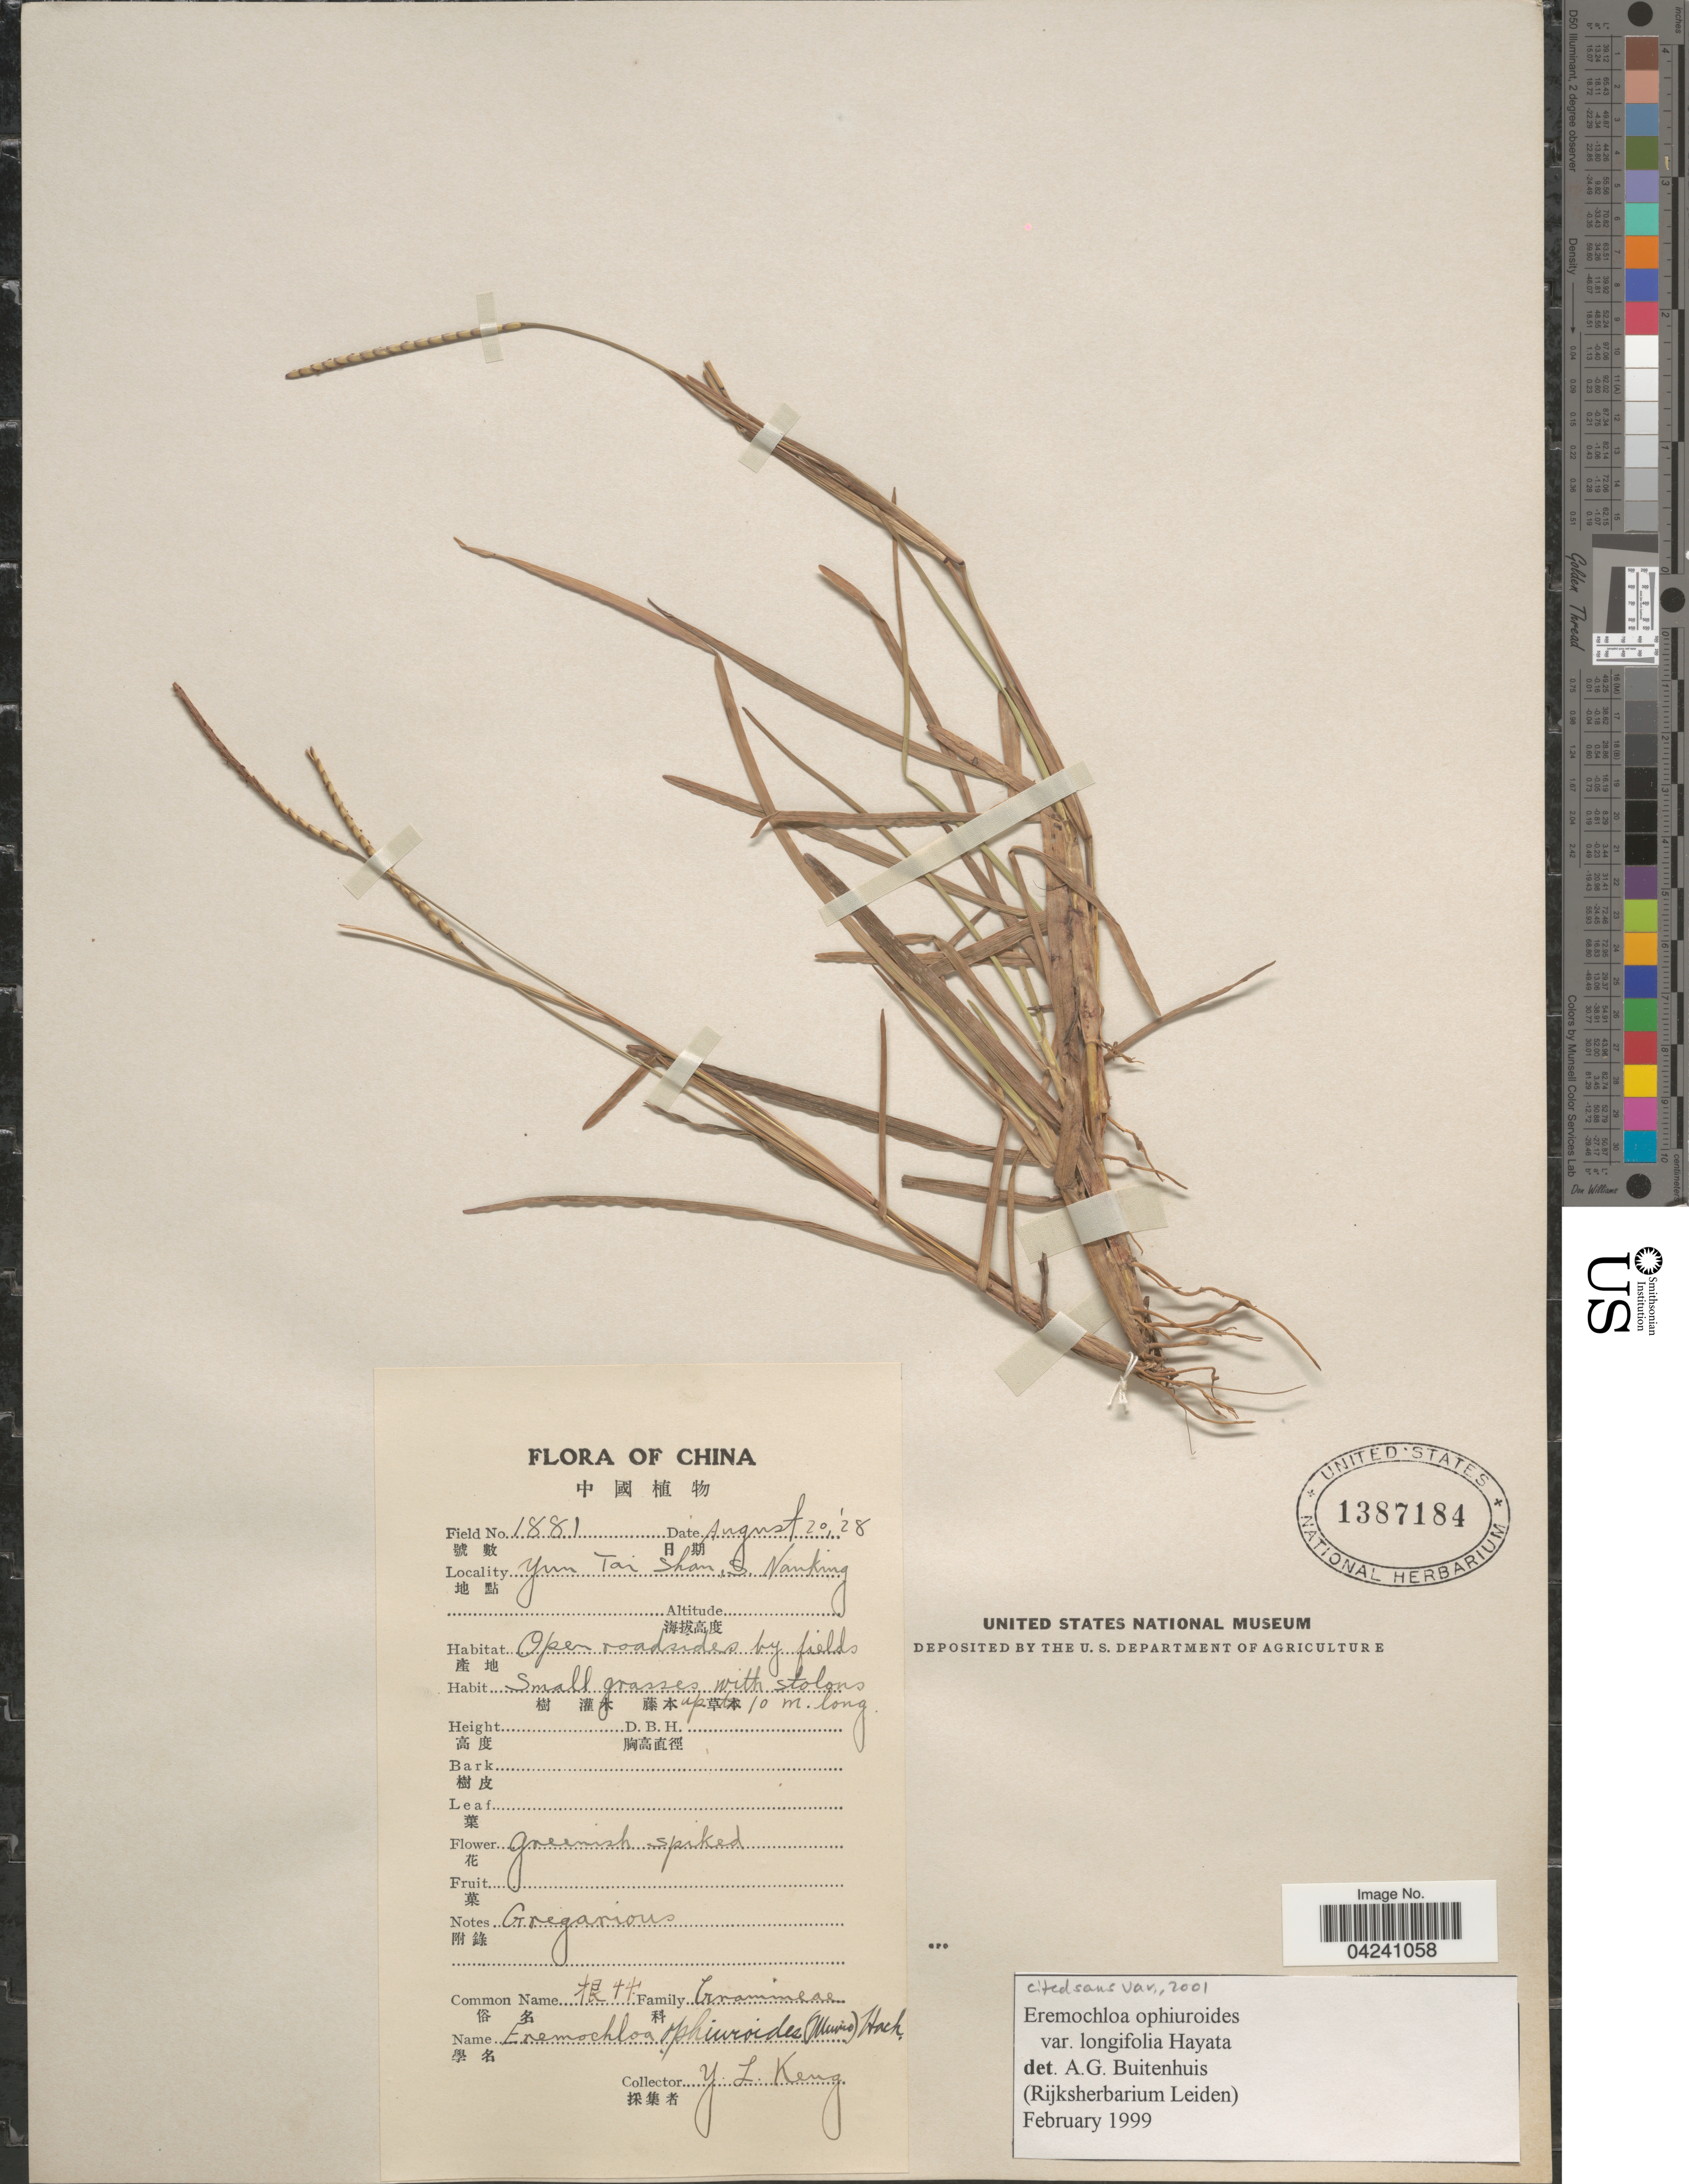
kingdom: Plantae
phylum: Tracheophyta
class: Liliopsida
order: Poales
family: Poaceae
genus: Eremochloa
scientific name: Eremochloa ophiuroides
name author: (Munro) Hack.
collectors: Y. L. Keng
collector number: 1881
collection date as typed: Transcribed d/m/y: 20/8/28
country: China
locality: Yun Tai Shan, S. Nanking. Open roadsides by fields.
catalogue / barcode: US 1387184